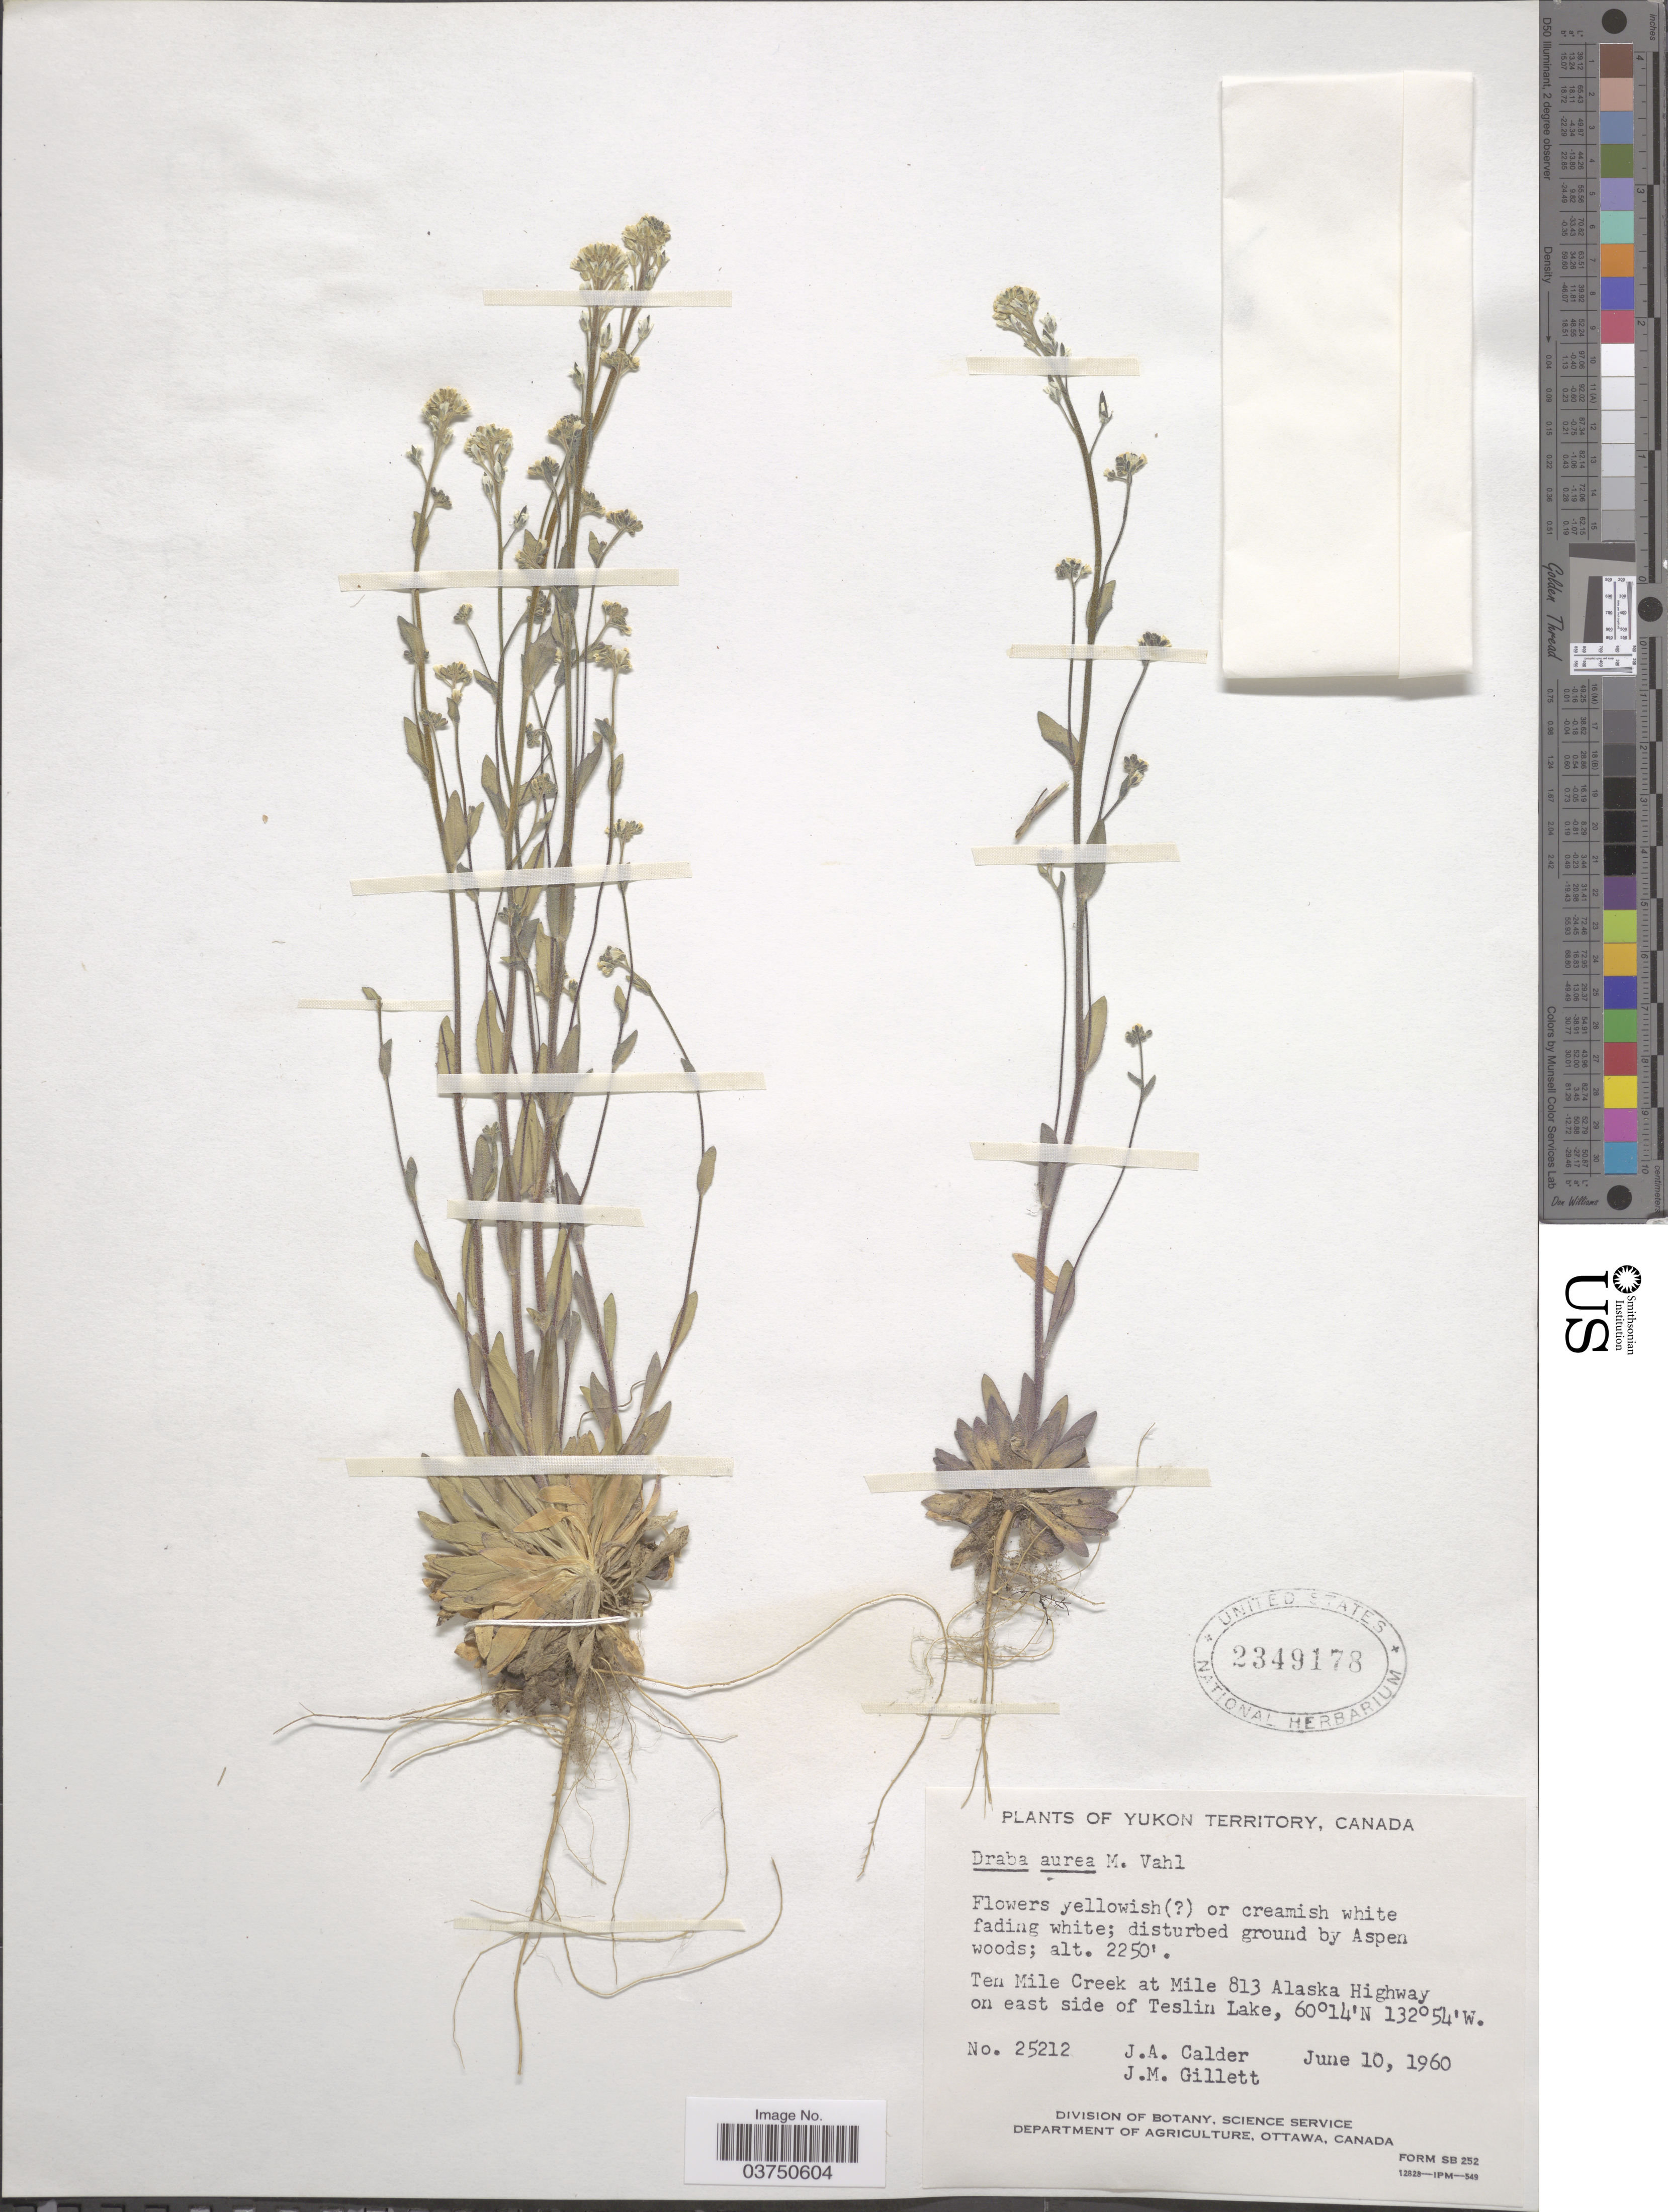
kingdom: Plantae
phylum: Tracheophyta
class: Magnoliopsida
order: Brassicales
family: Brassicaceae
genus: Draba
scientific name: Draba aurea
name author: Vahl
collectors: J. A. Calder & J. M. Gillett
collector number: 25212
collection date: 1960-06-10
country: Canada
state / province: Yukon Territory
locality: Ten Mile Creek at Mile 813 Alaska Highway on east side of Teslin Lake.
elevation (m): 686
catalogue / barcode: US 2349178